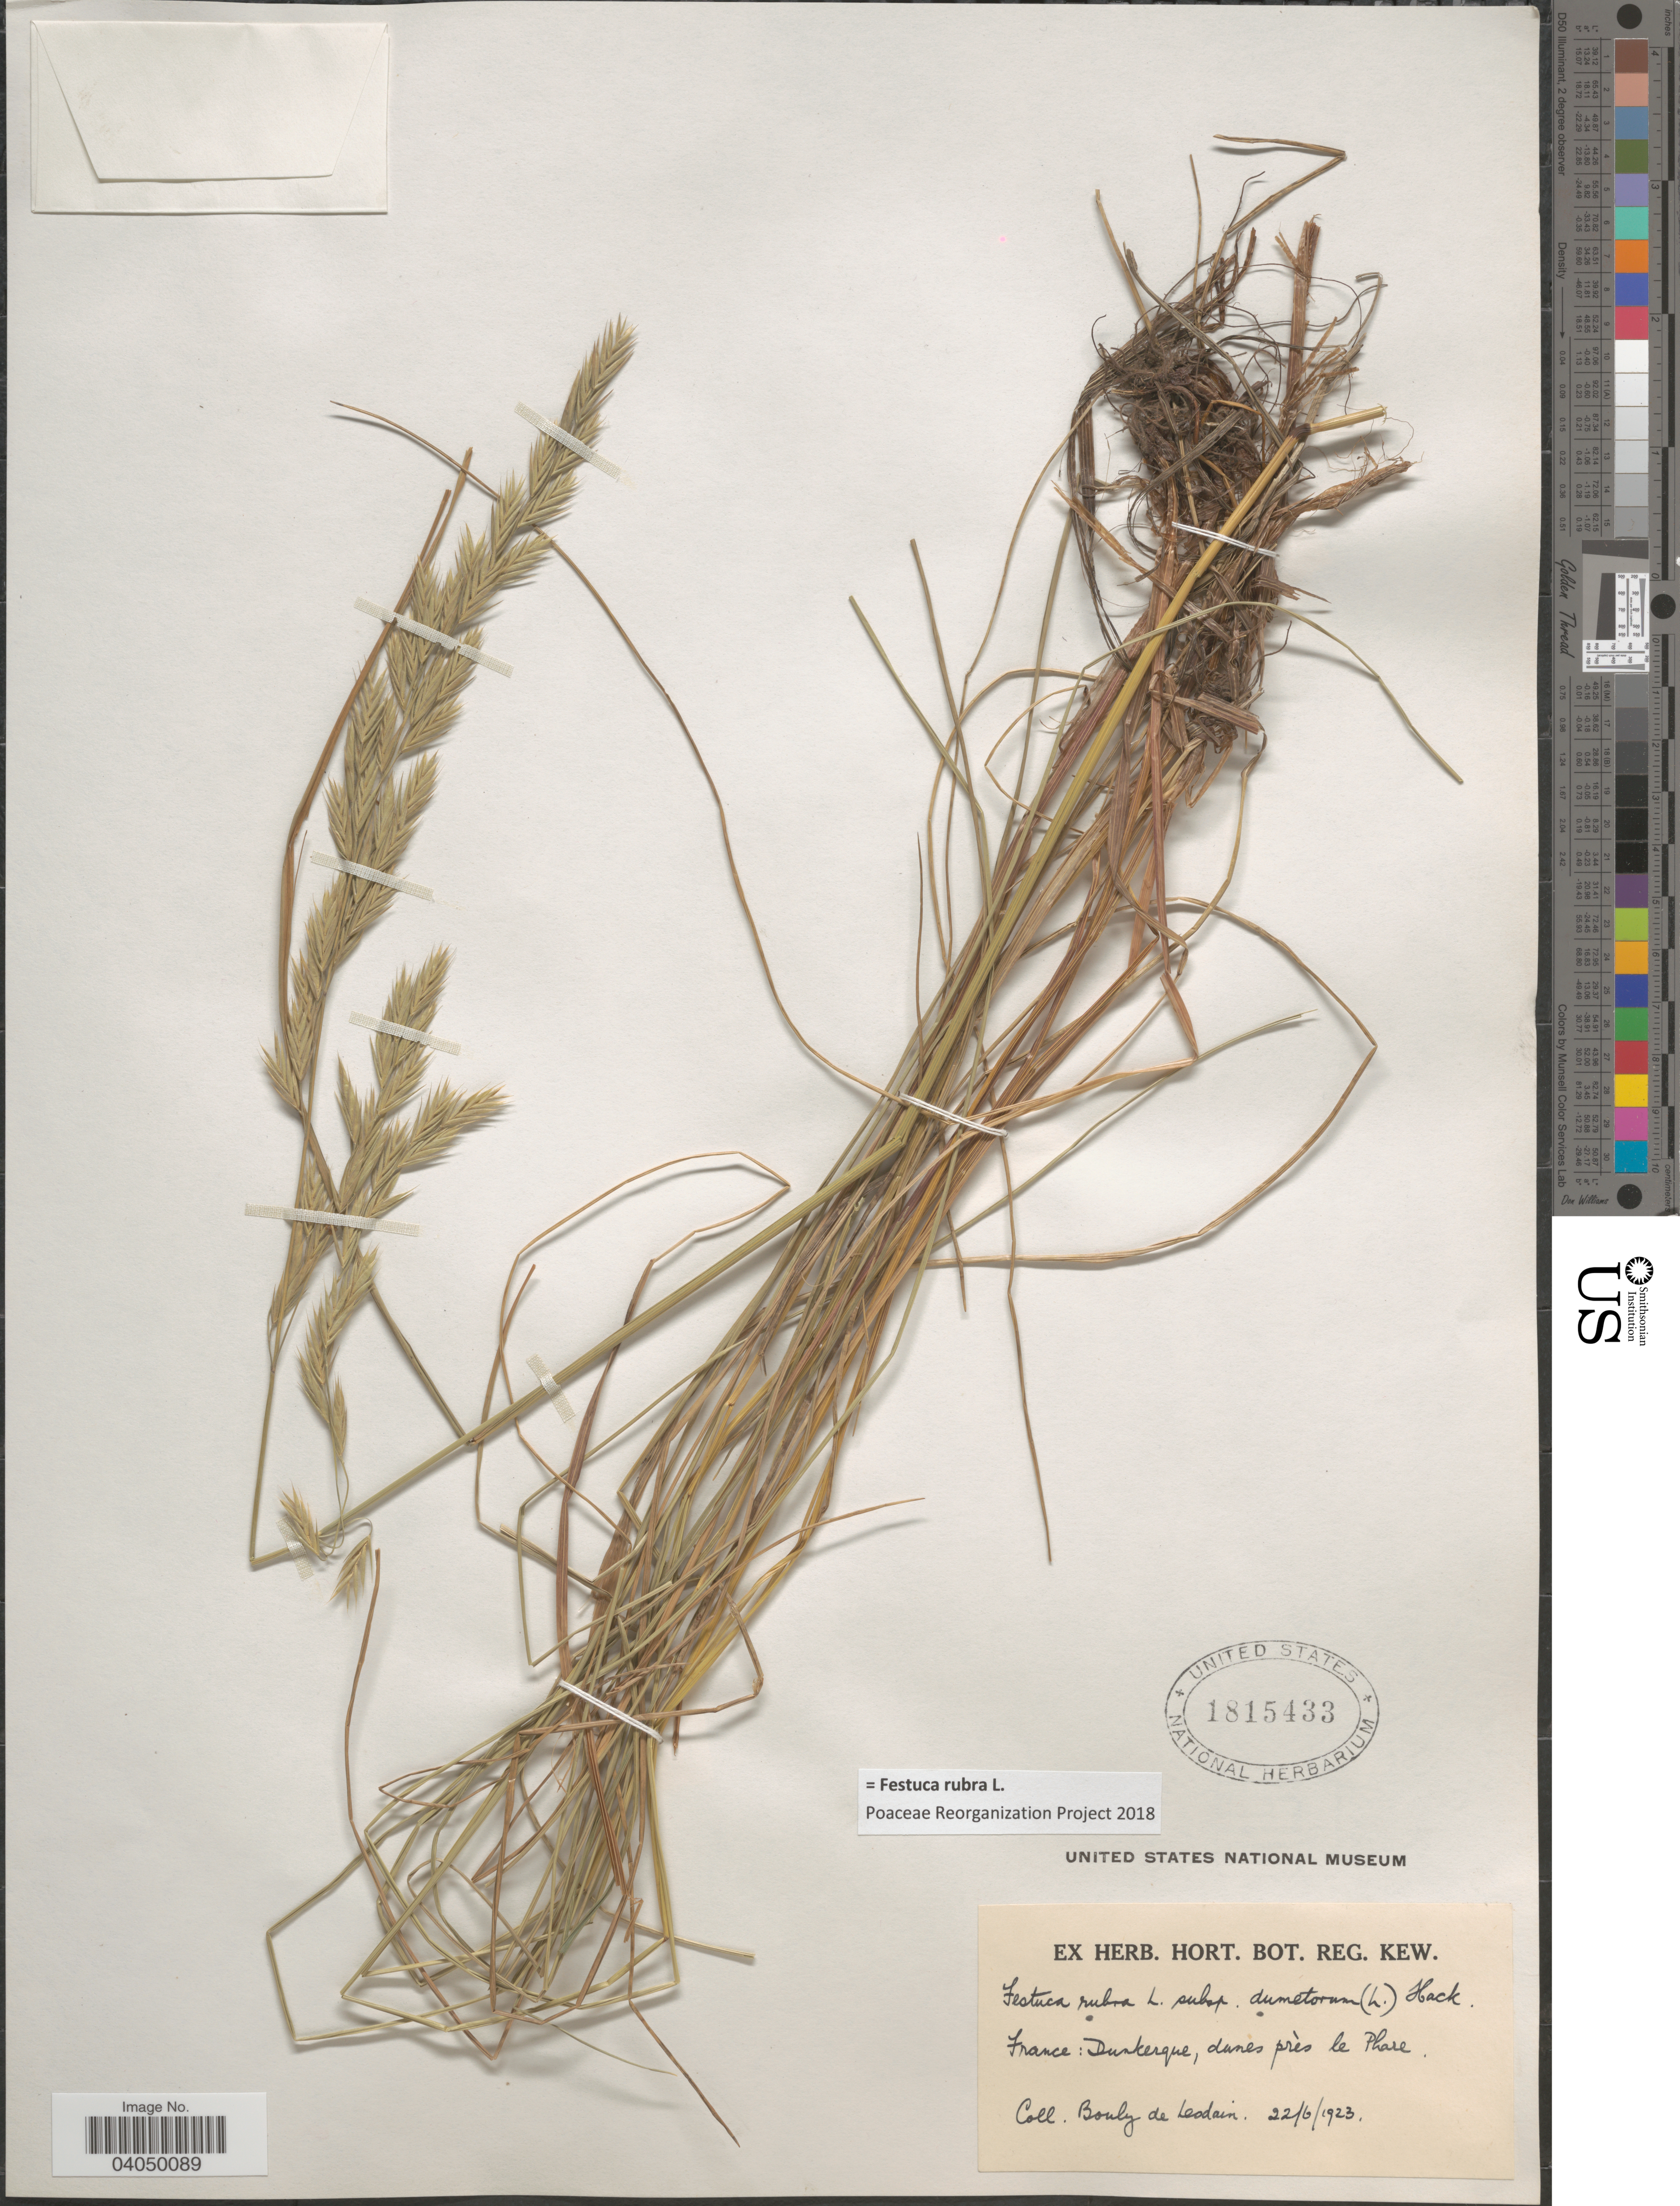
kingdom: Plantae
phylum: Tracheophyta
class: Liliopsida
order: Poales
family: Poaceae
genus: Festuca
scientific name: Festuca rubra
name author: L.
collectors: M. Bouly de Lesdain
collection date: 1923-06-22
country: France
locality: Dunkerque, dunes près le Phare.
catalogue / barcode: US 1815433